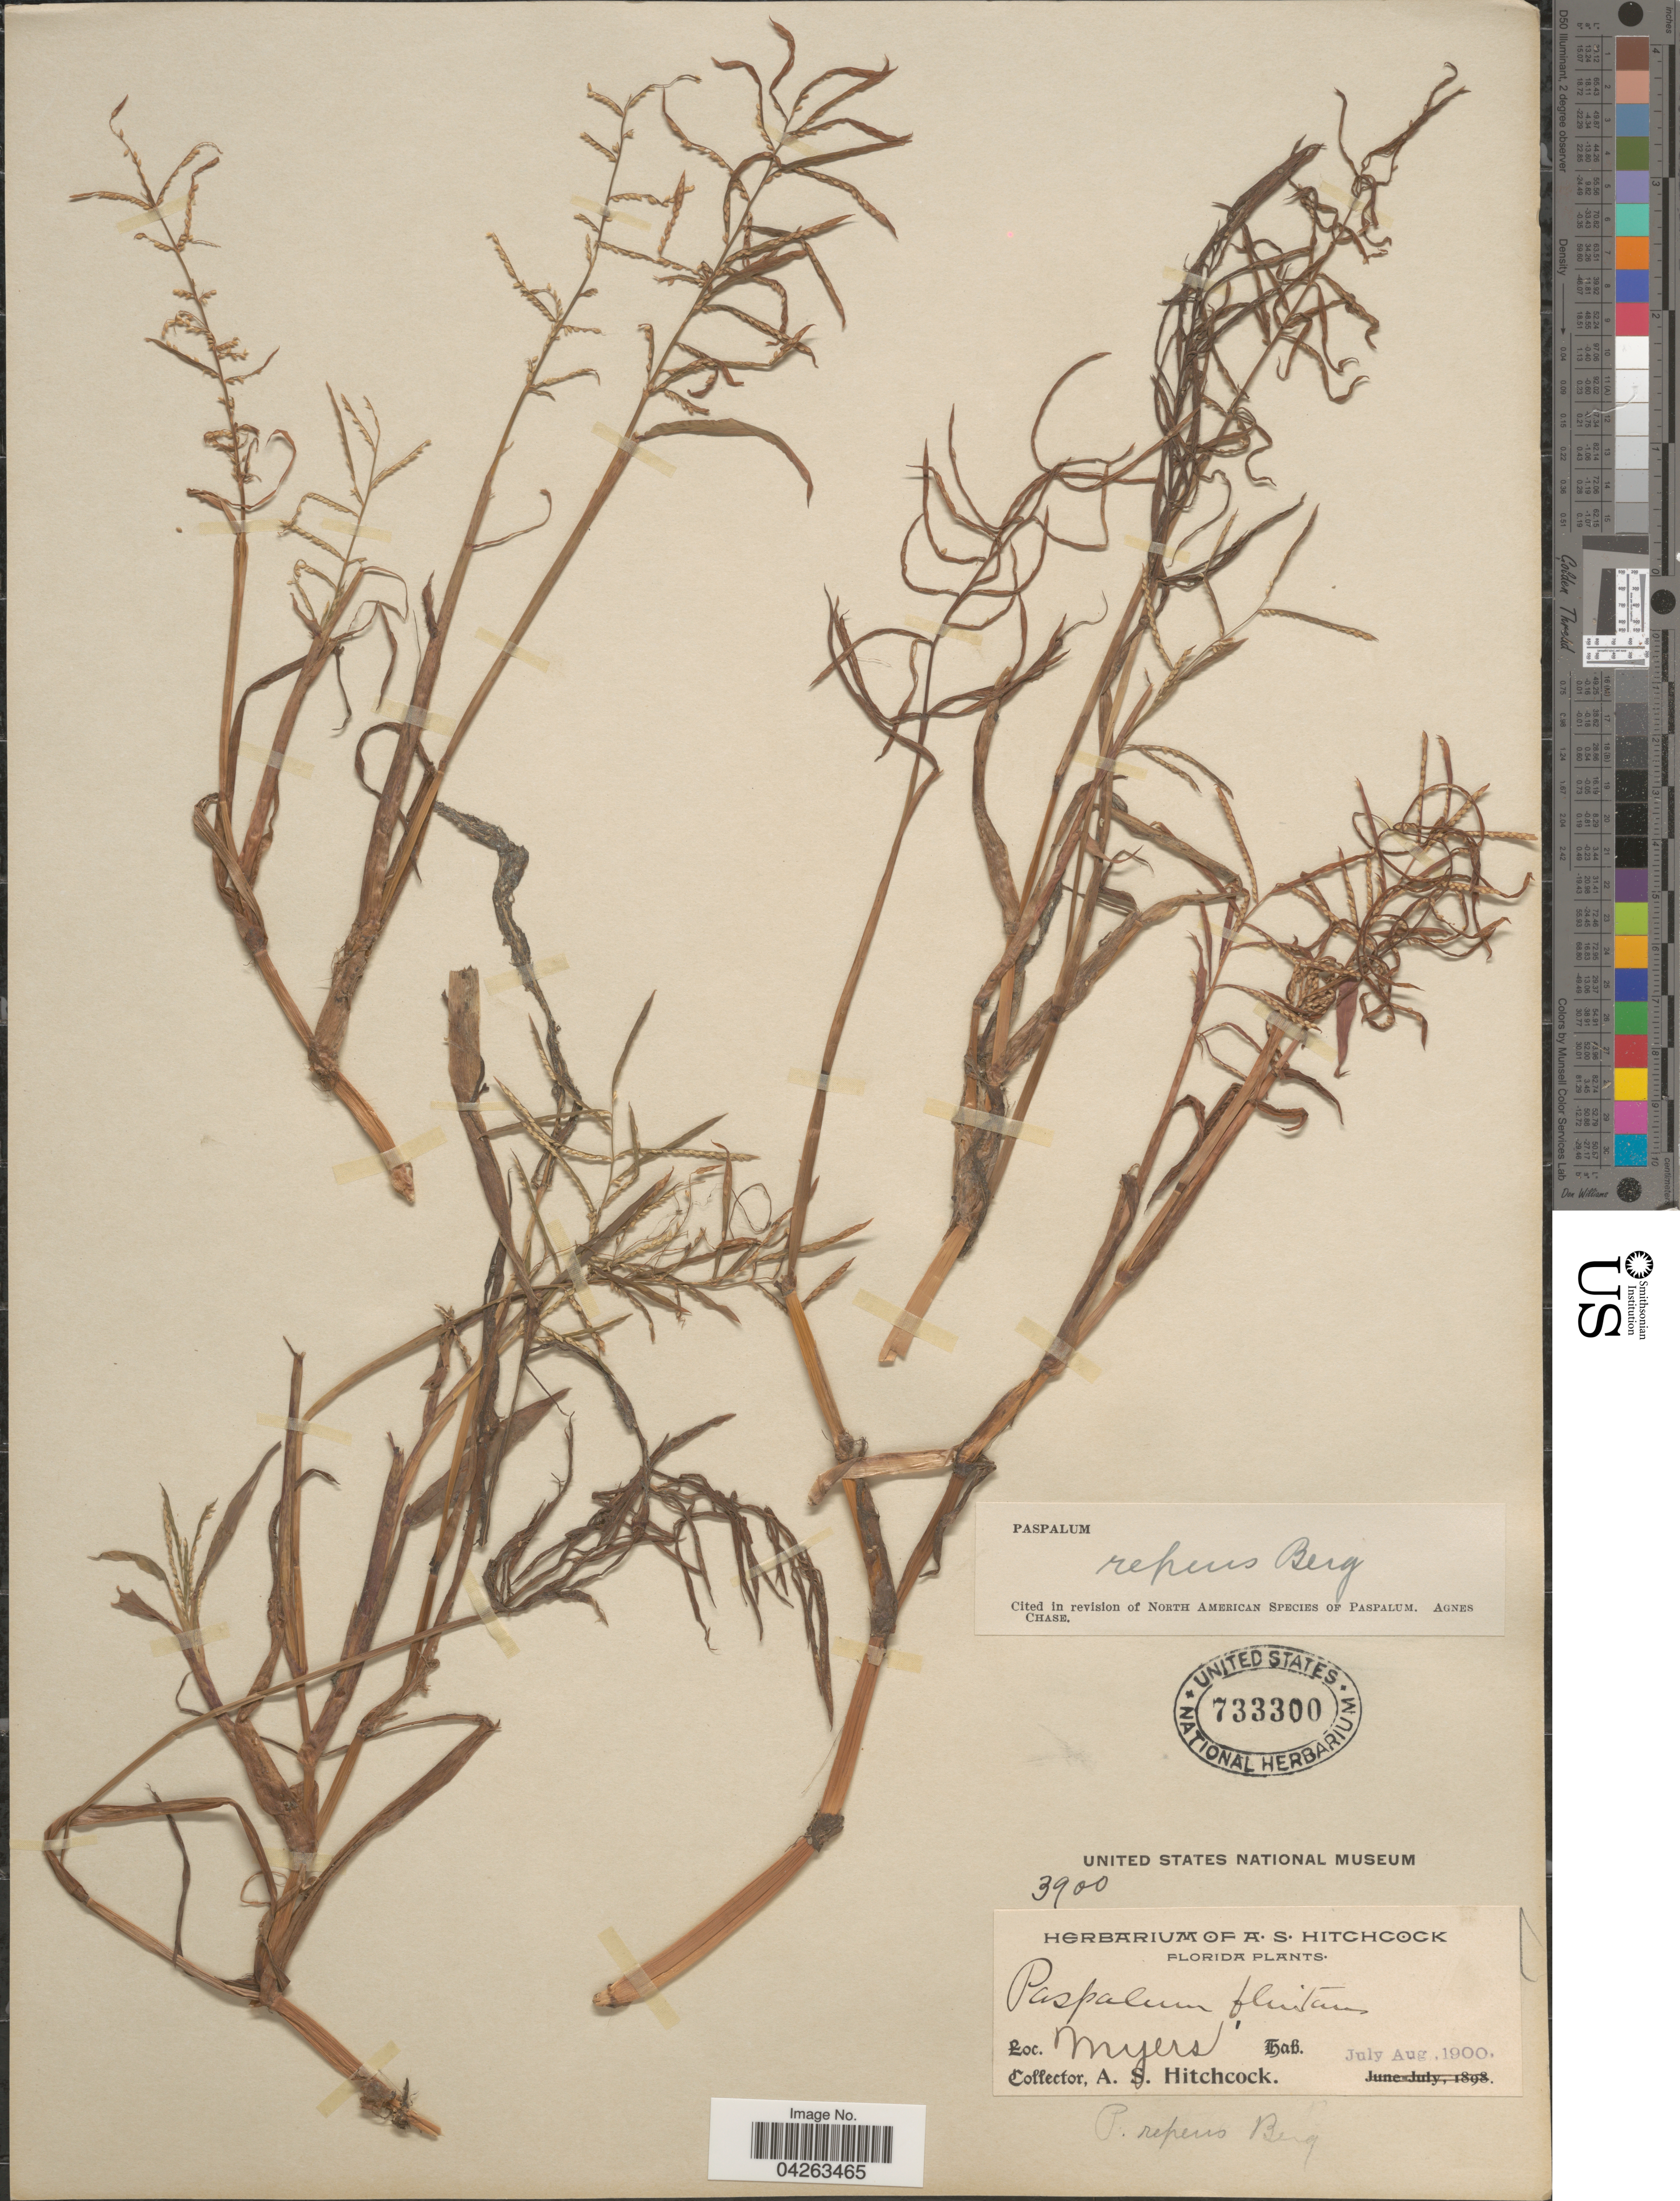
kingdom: Plantae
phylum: Tracheophyta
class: Liliopsida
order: Poales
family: Poaceae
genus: Paspalum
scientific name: Paspalum repens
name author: P.J. Bergius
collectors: A. S. Hitchcock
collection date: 1900-07/1900-08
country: United States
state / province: Florida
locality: Myers.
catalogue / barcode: US 733300